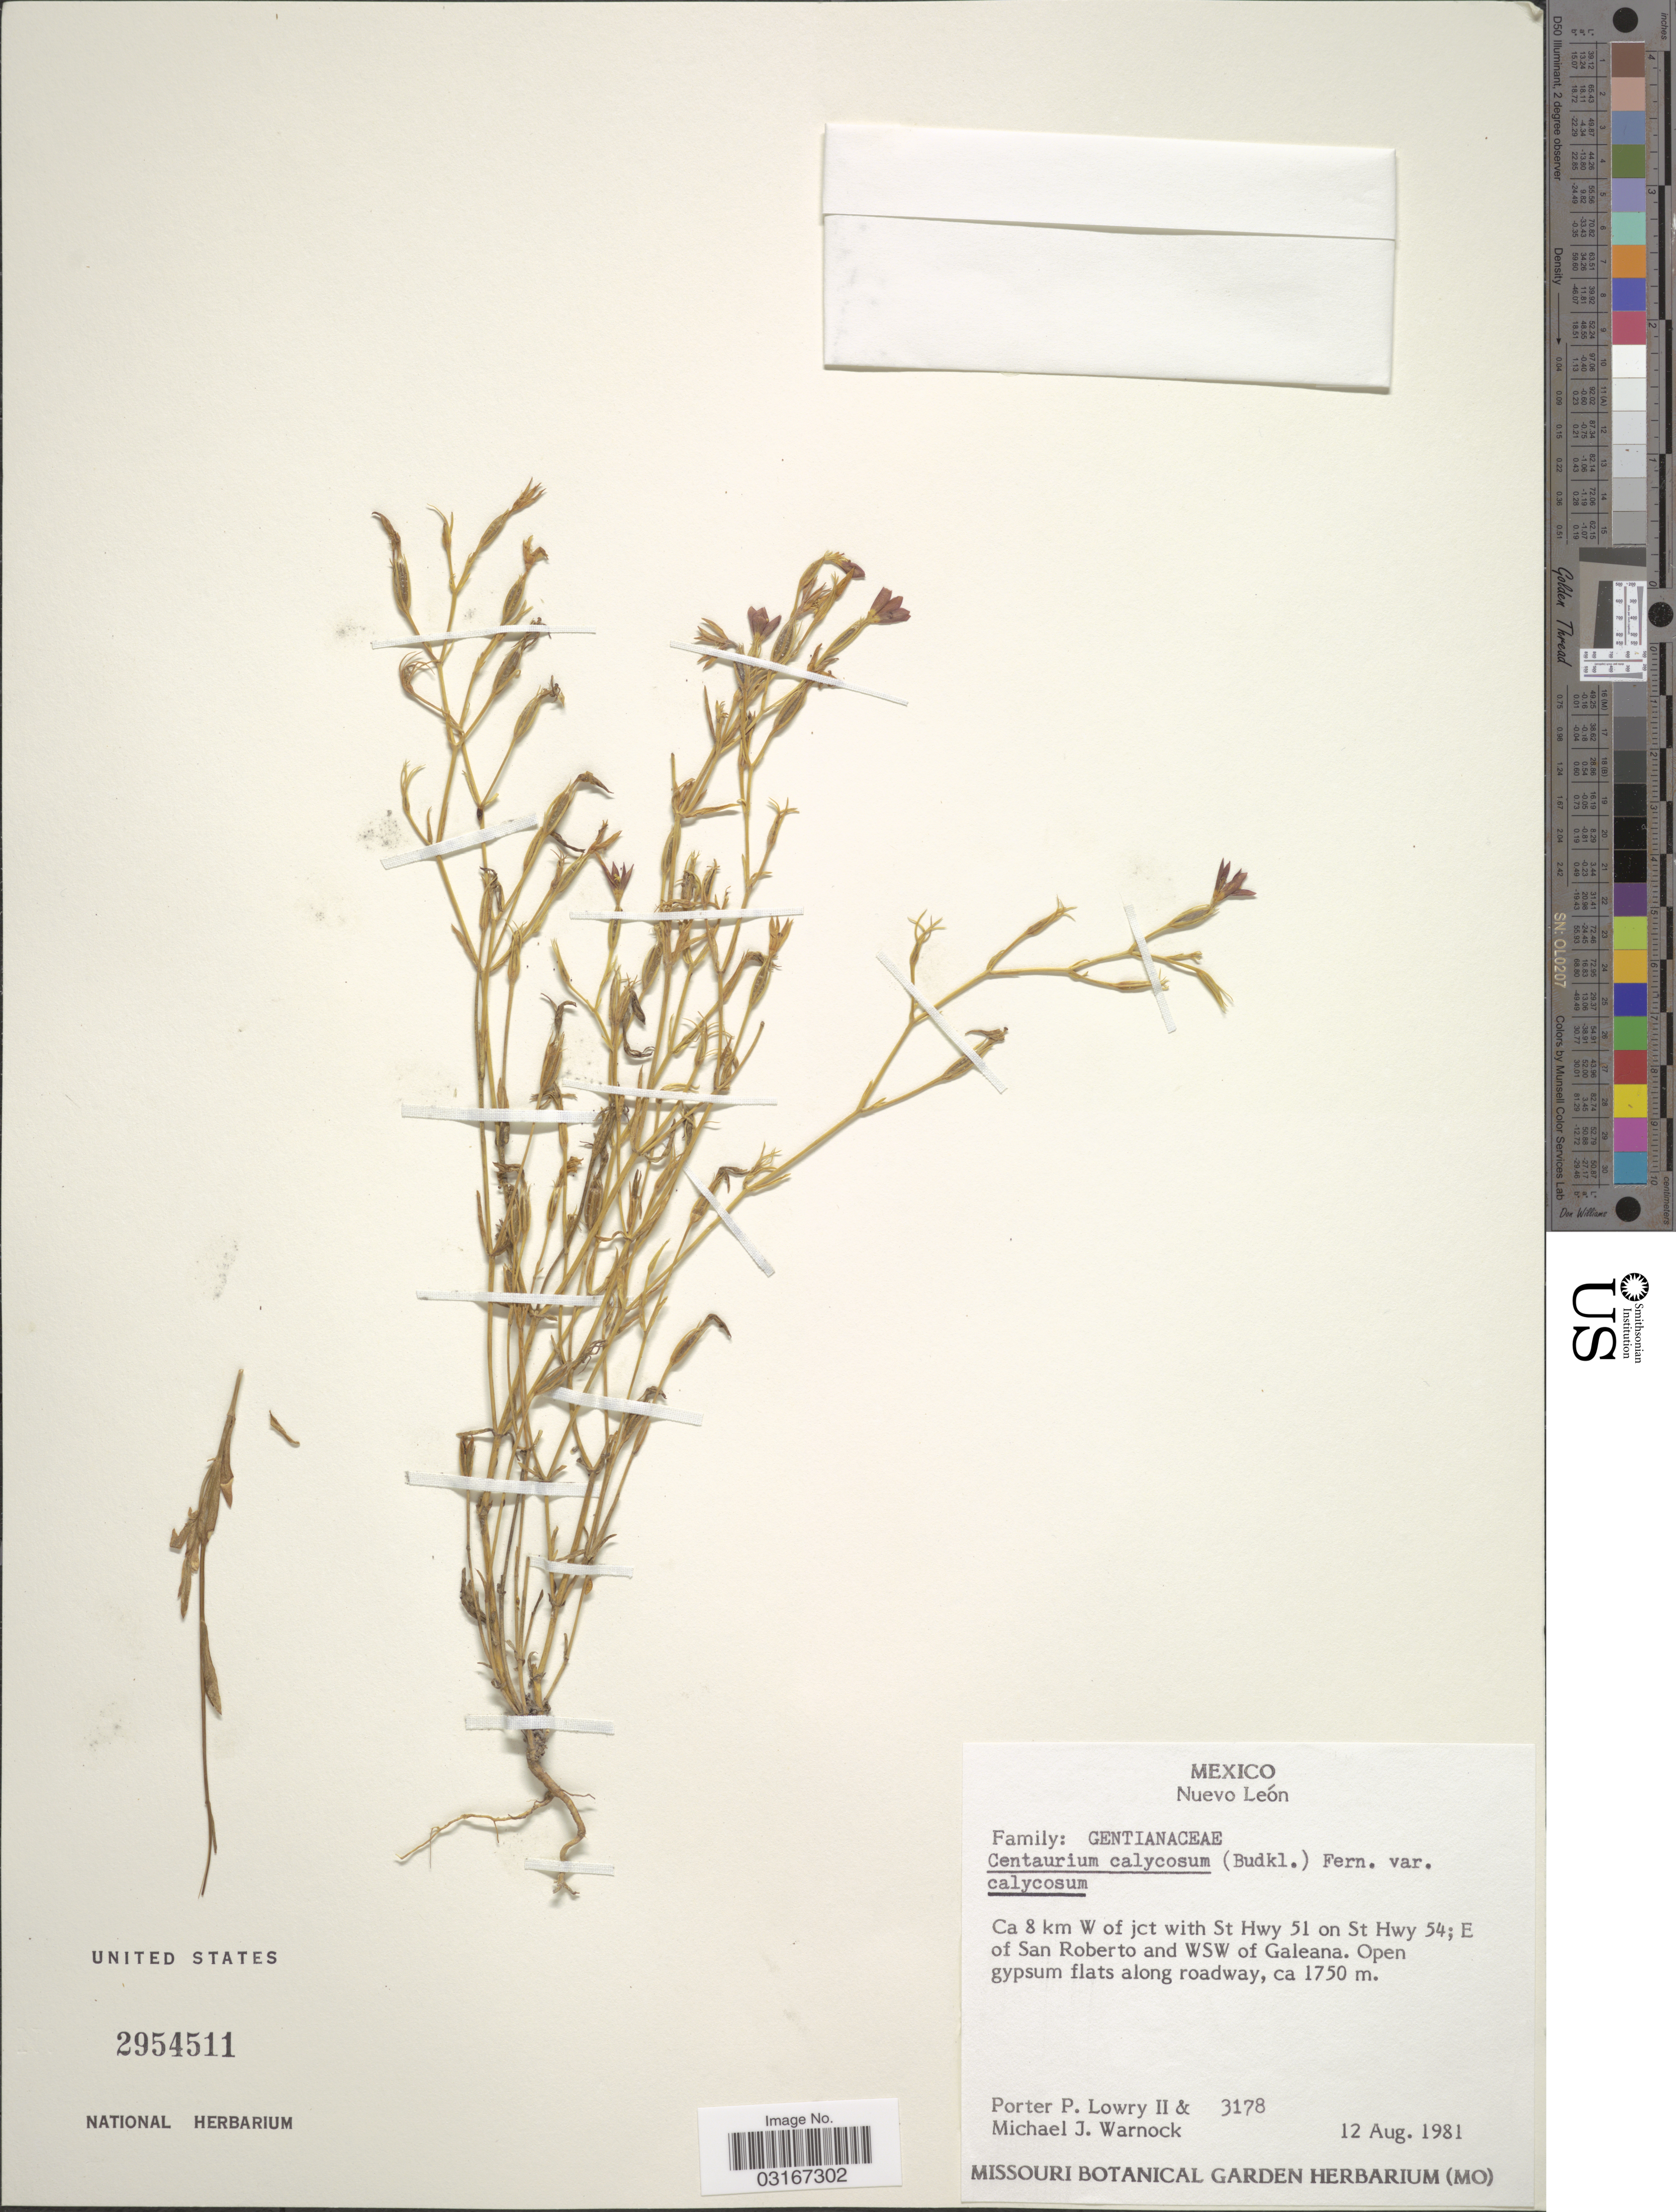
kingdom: Plantae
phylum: Tracheophyta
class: Magnoliopsida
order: Gentianales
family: Gentianaceae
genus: Centaurium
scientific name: Centaurium calycosum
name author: (Buckley) Buckley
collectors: P. P. Lowry & M. Warnock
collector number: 3178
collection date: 1981-08-12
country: Mexico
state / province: Nuevo León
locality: Ca 8 km W of jct with St Hwy 51 on St Hwy 54; E of San Roberto and WSW of Galeana.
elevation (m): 1750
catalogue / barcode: US 2954511